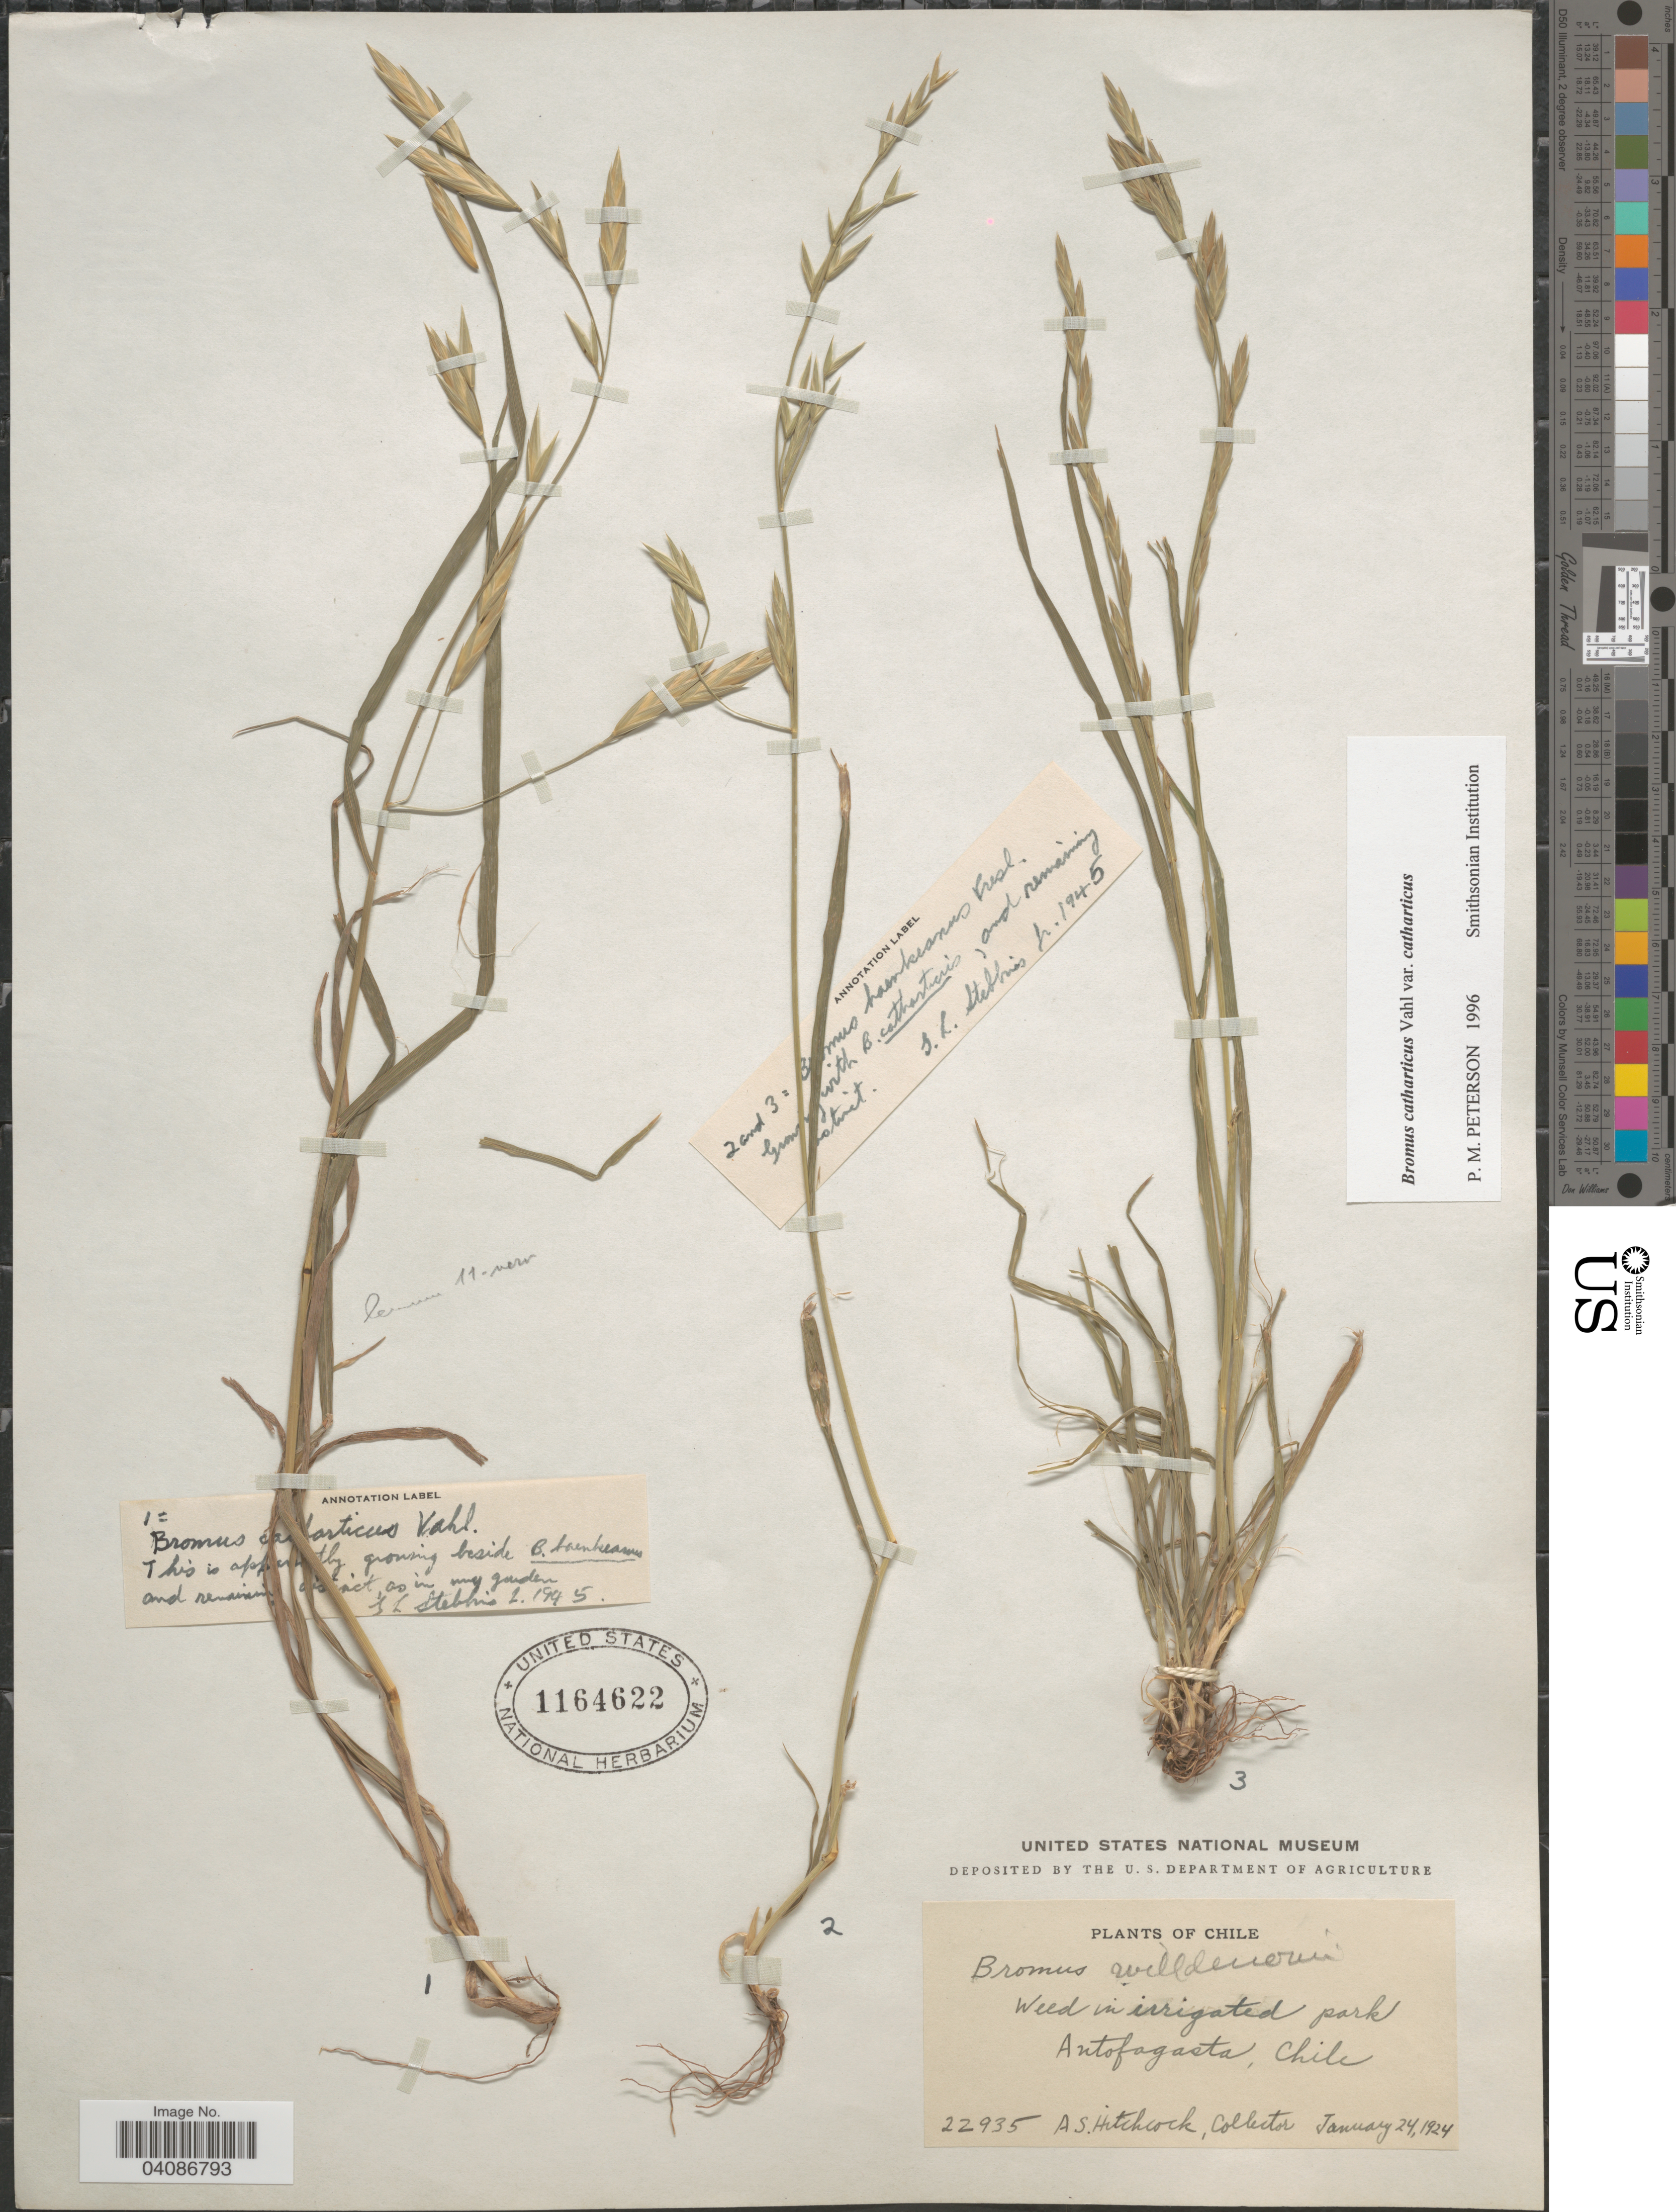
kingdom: Plantae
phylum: Tracheophyta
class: Liliopsida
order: Poales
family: Poaceae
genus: Bromus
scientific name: Bromus catharticus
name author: Vahl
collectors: A. S. Hitchcock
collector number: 22935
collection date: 1924-01-24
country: Chile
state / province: Antofagasta (II)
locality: Weed in irrigated park Antofagasta.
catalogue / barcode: US 1164622